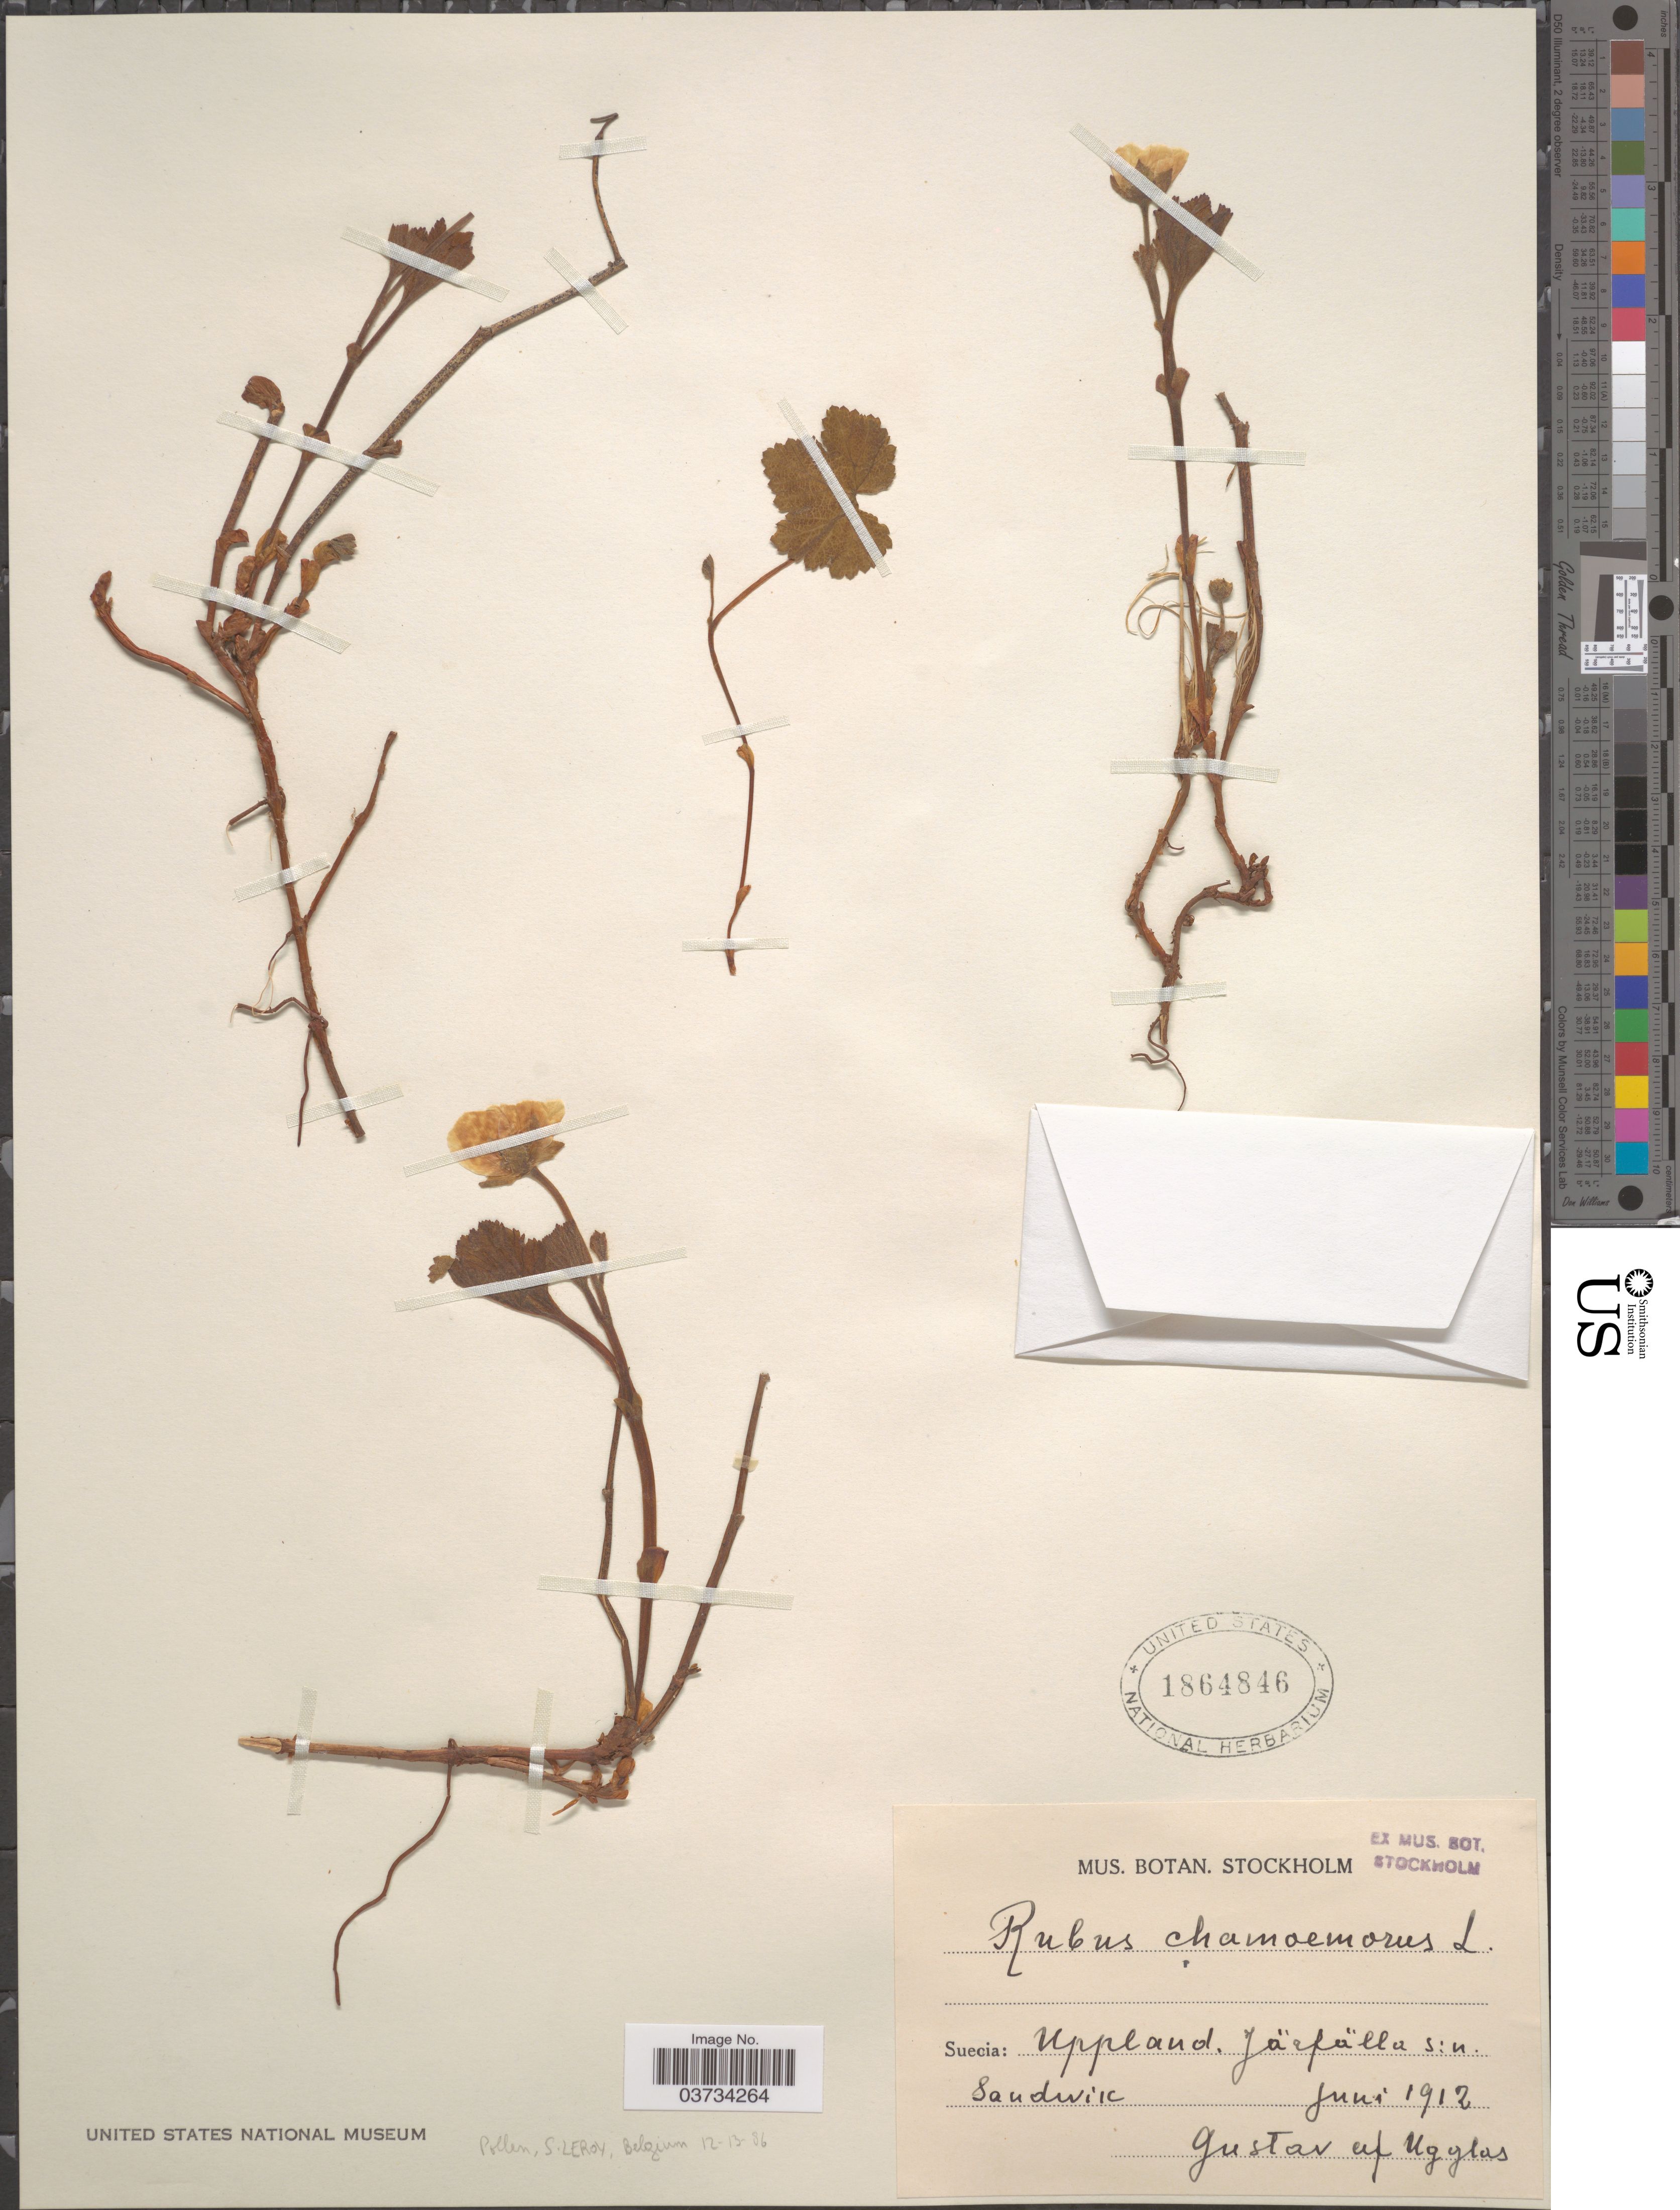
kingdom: Plantae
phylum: Tracheophyta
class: Magnoliopsida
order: Rosales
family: Rosaceae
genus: Rubus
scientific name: Rubus chamaemorus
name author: L.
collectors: G. Ugglas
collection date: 1912-06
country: Sweden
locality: Suecia: Uppland. Jäepälla s:n Sandwik.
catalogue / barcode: US 1864846